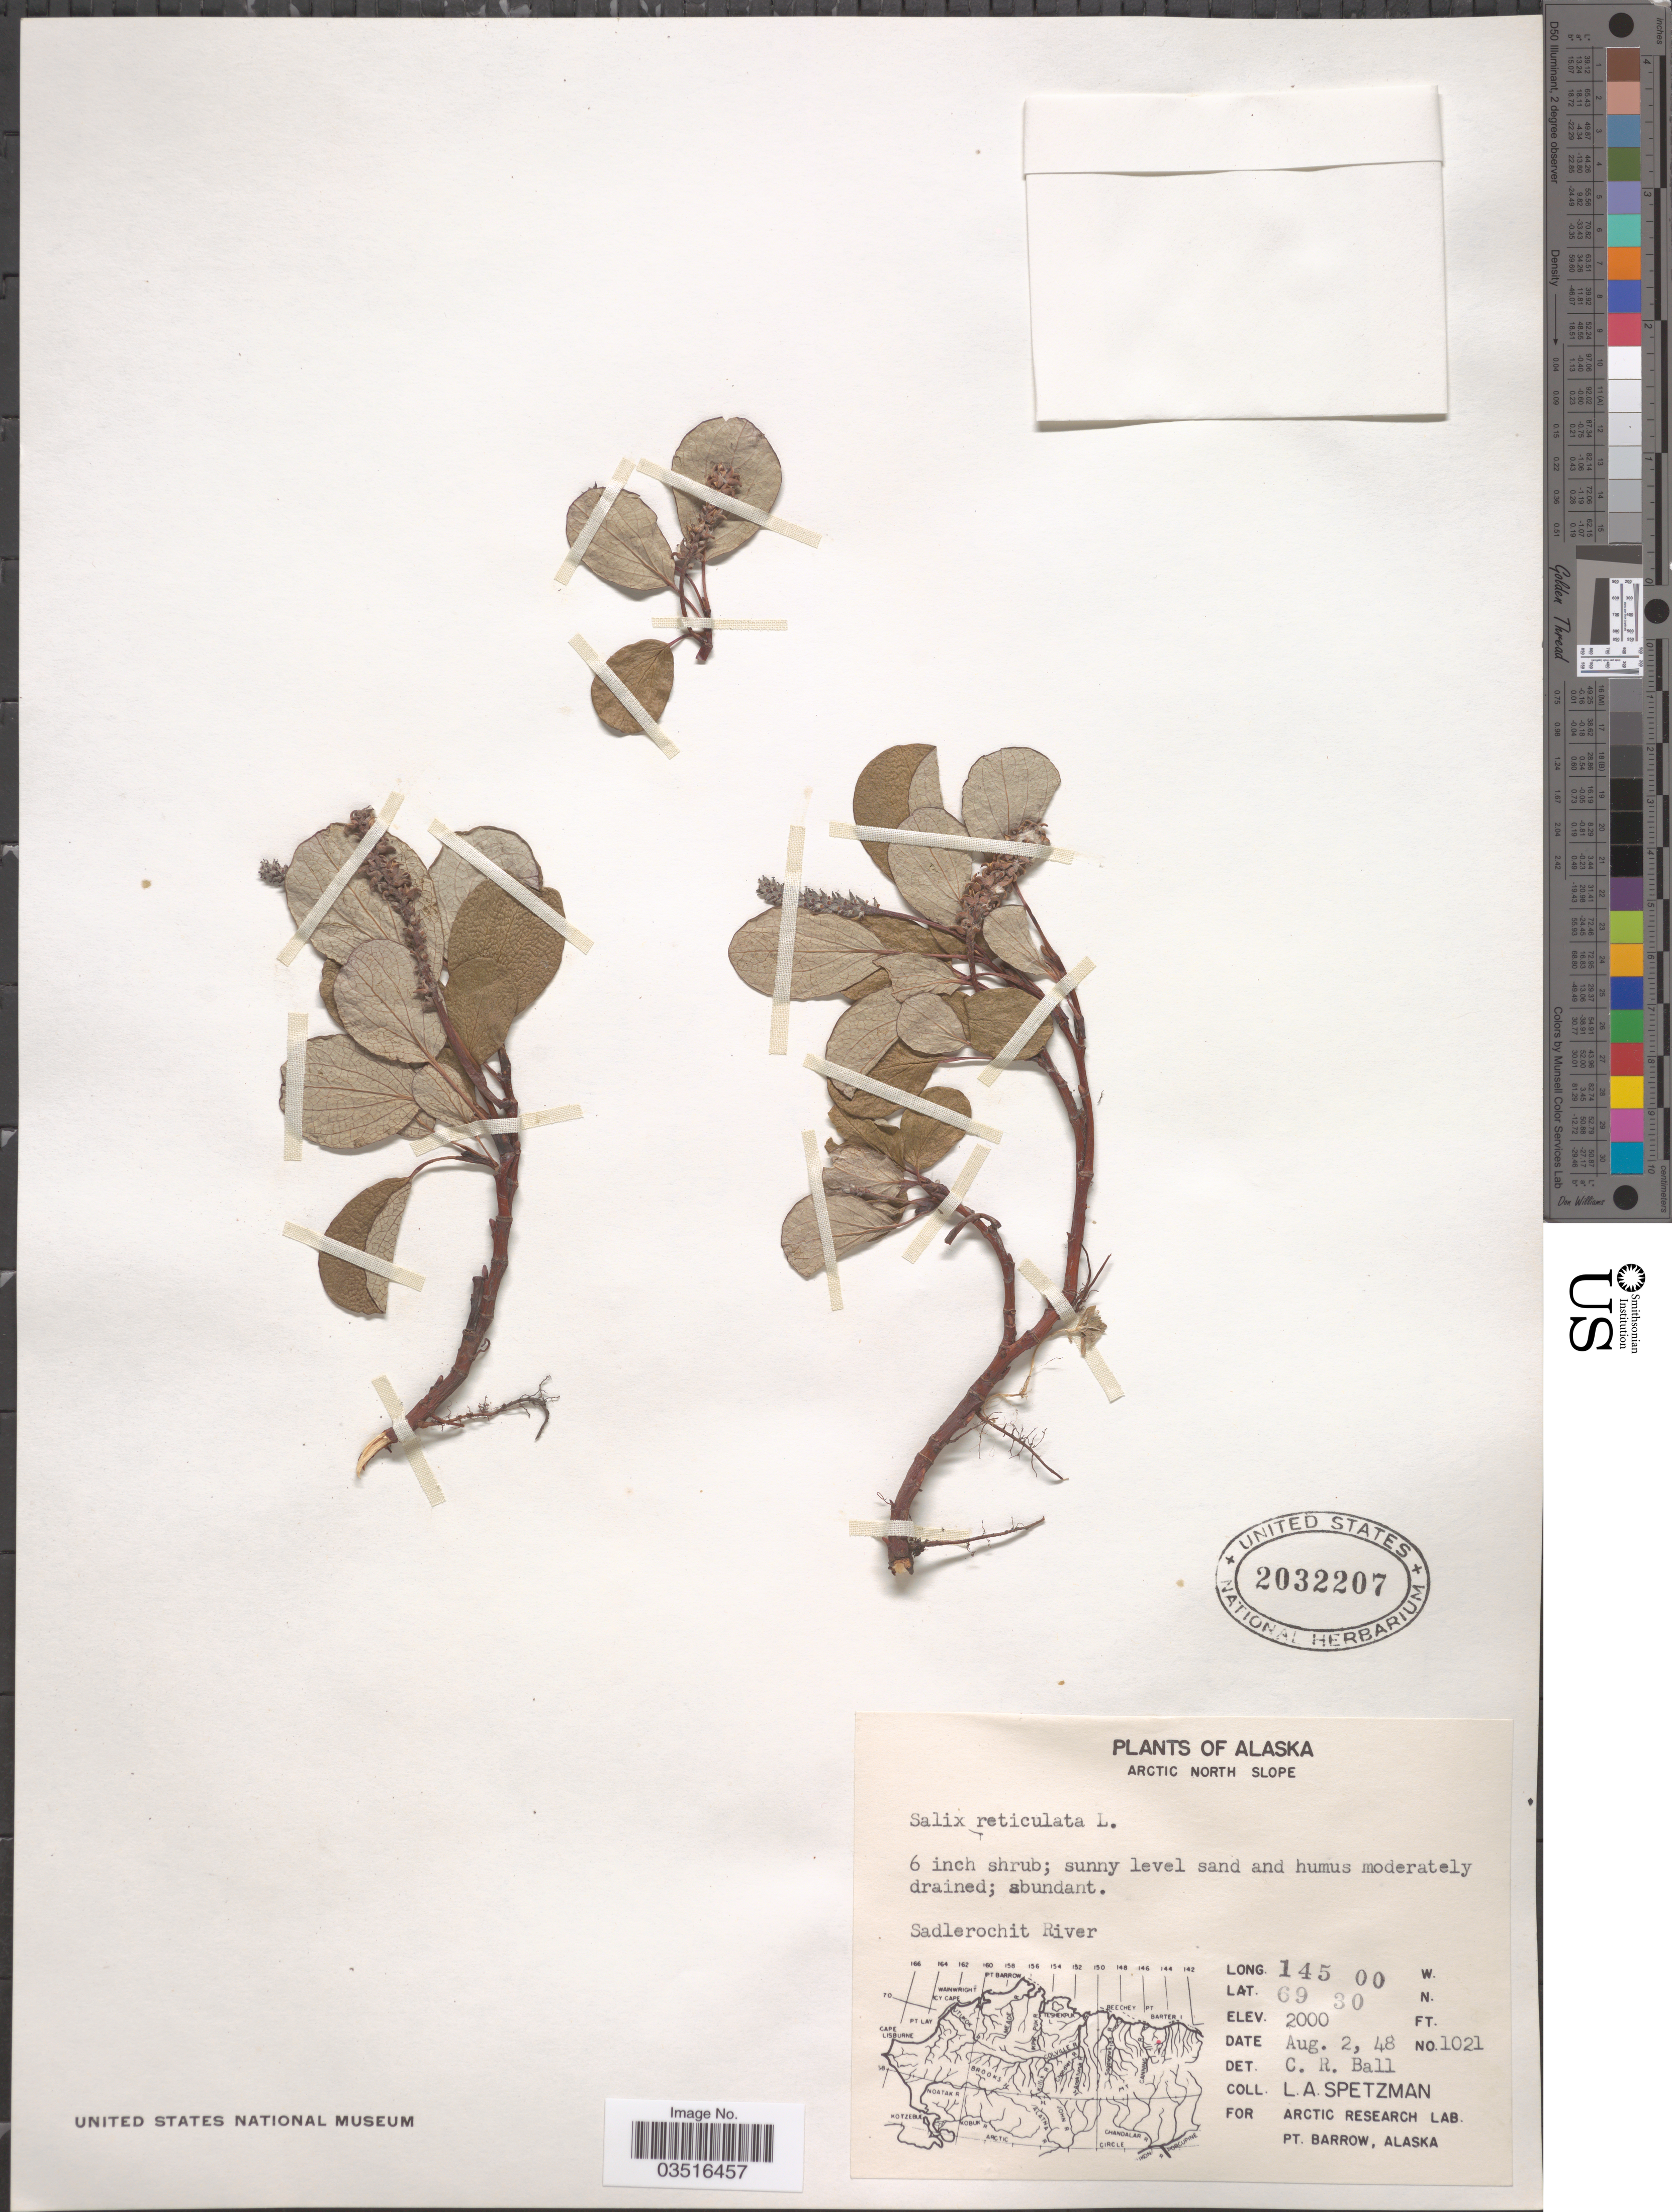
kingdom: Plantae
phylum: Tracheophyta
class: Magnoliopsida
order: Malpighiales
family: Salicaceae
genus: Salix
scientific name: Salix reticulata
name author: L.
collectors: L. Spetzman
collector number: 1021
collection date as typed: Transcribed d/m/y: 2/8/48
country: United States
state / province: Alaska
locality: Arctic North Slope. Sadlerochit River.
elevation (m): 610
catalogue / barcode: US 2032207